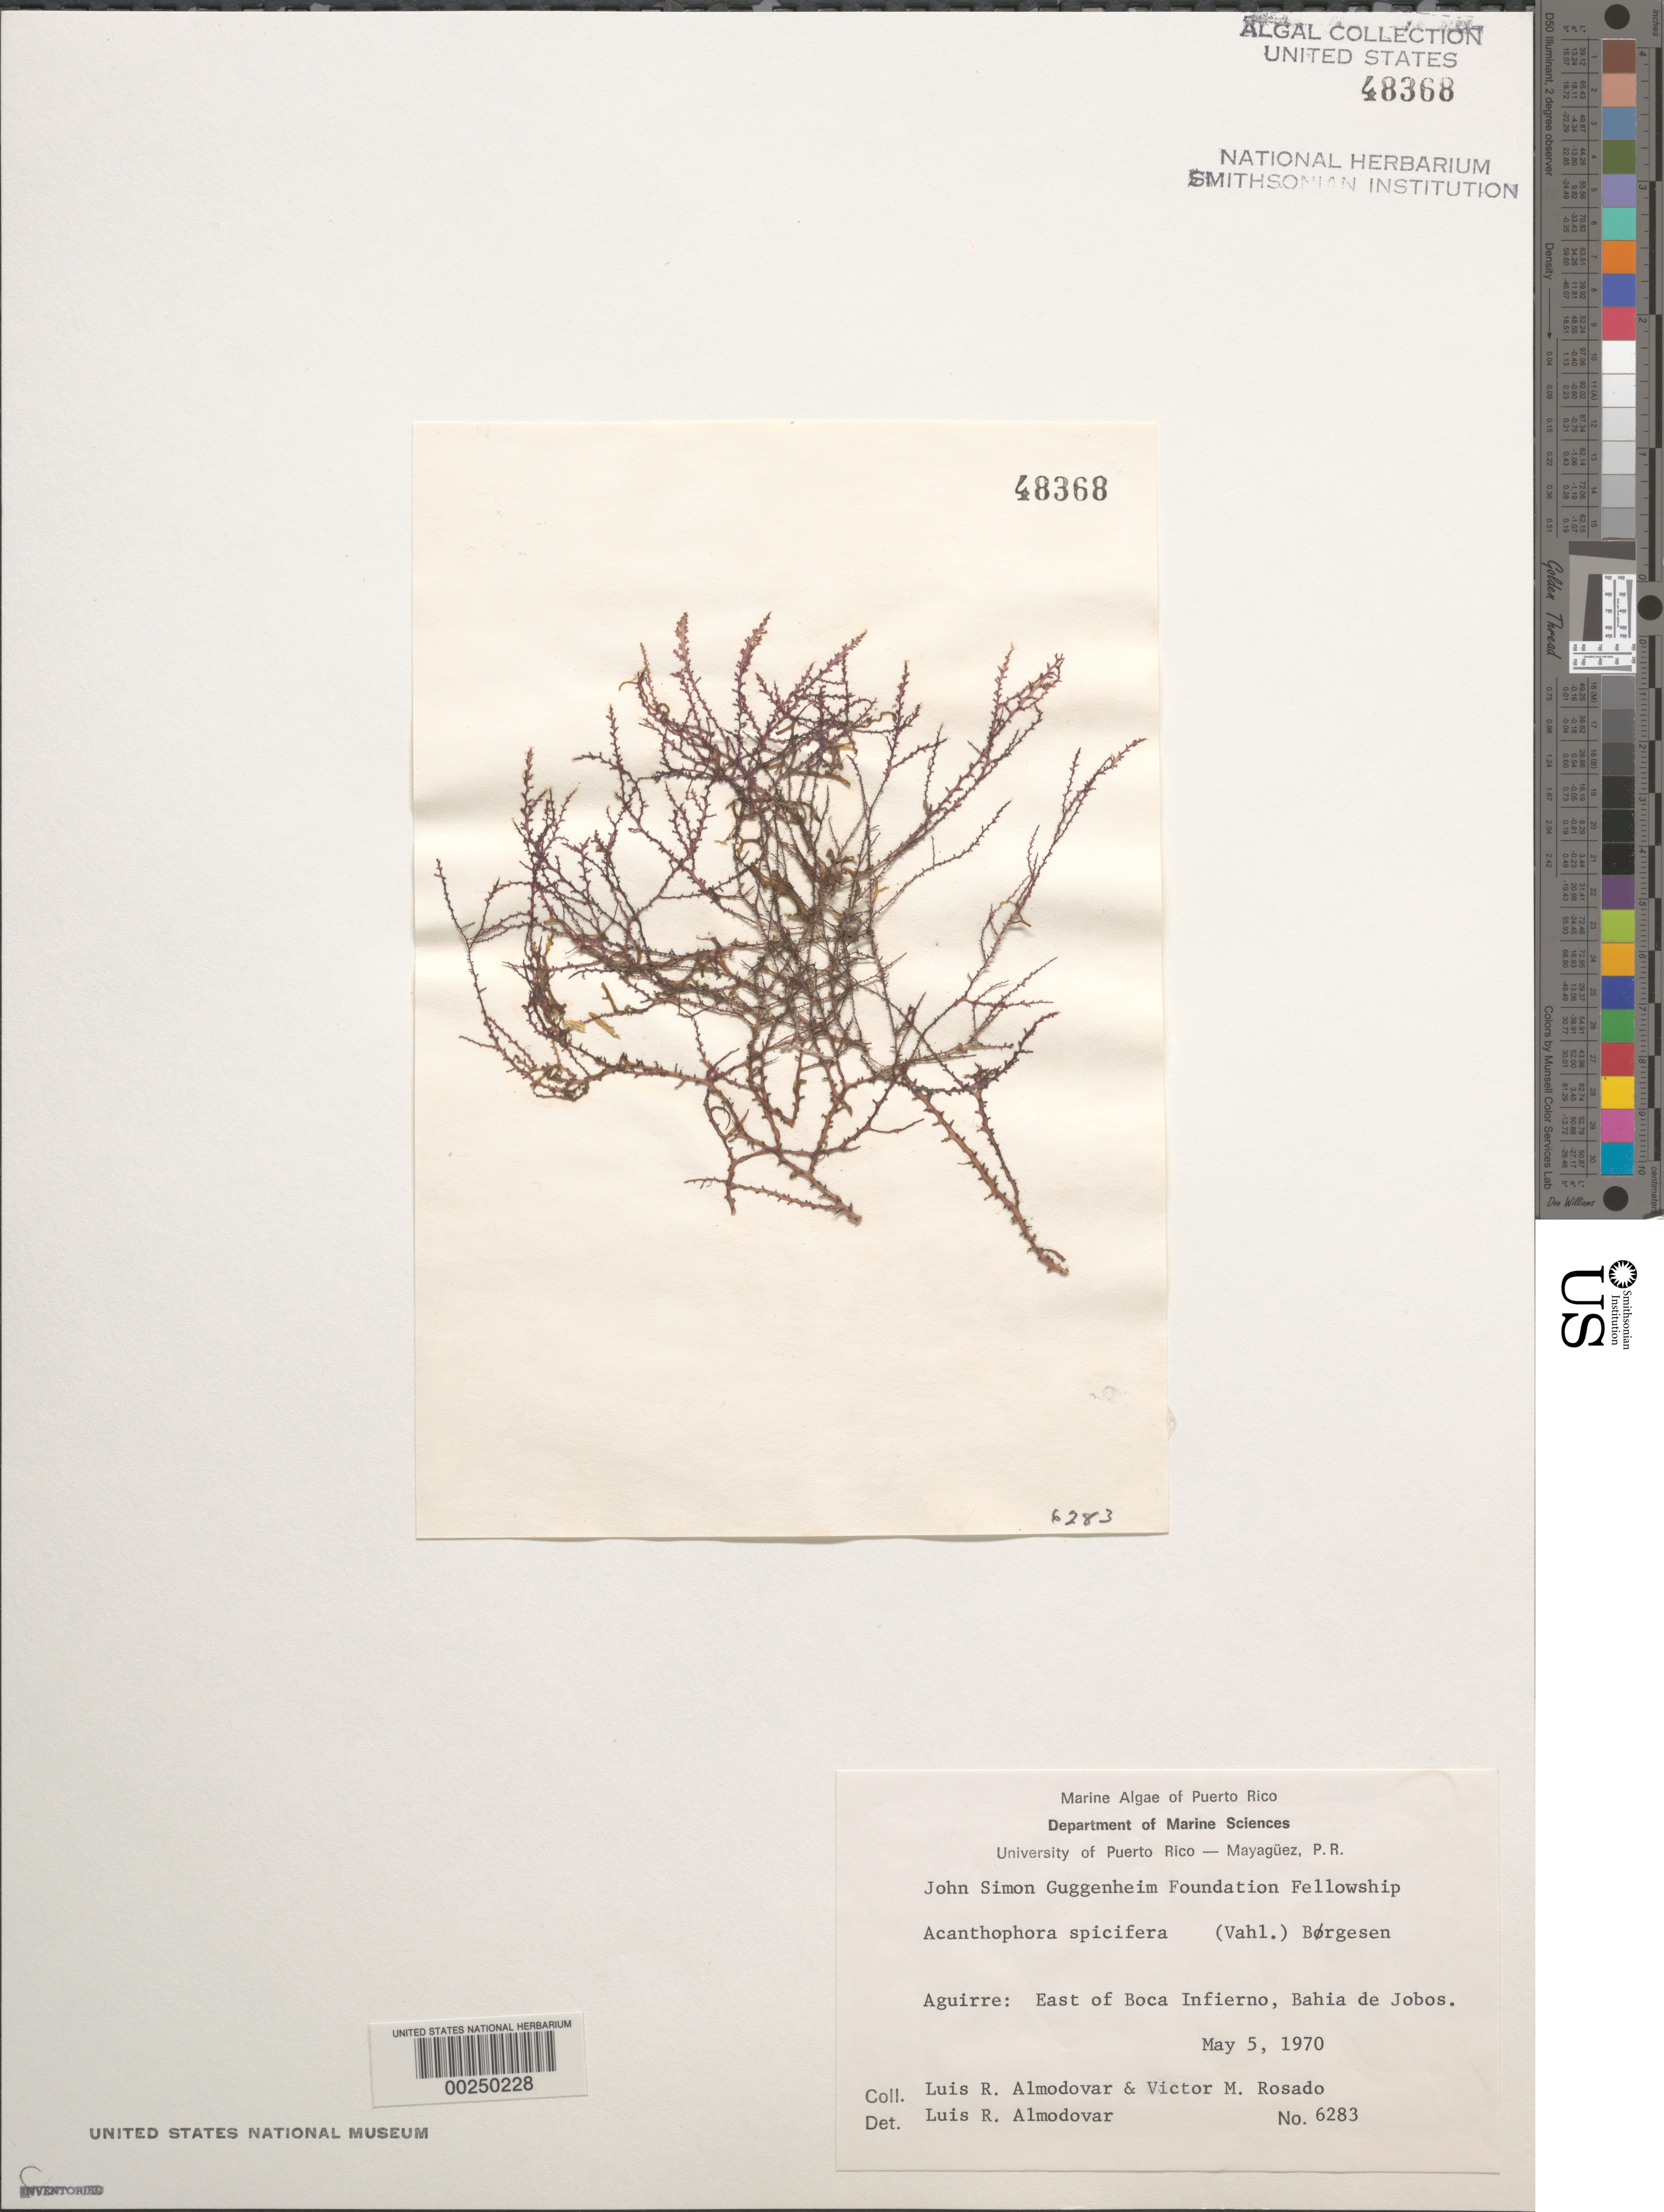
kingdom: Plantae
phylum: Rhodophyta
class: Florideophyceae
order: Ceramiales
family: Rhodomelaceae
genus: Acanthophora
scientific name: Acanthophora spicifera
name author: (Vahl) Børgesen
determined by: Almodovar, L. R.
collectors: L. Almodovar & V. Rosado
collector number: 6283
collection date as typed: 05 May 1970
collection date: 1970-05-05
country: Puerto Rico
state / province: Guayama / Salinas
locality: Aguirre, Bahia de jobos, east of boca infierno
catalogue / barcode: US 48368